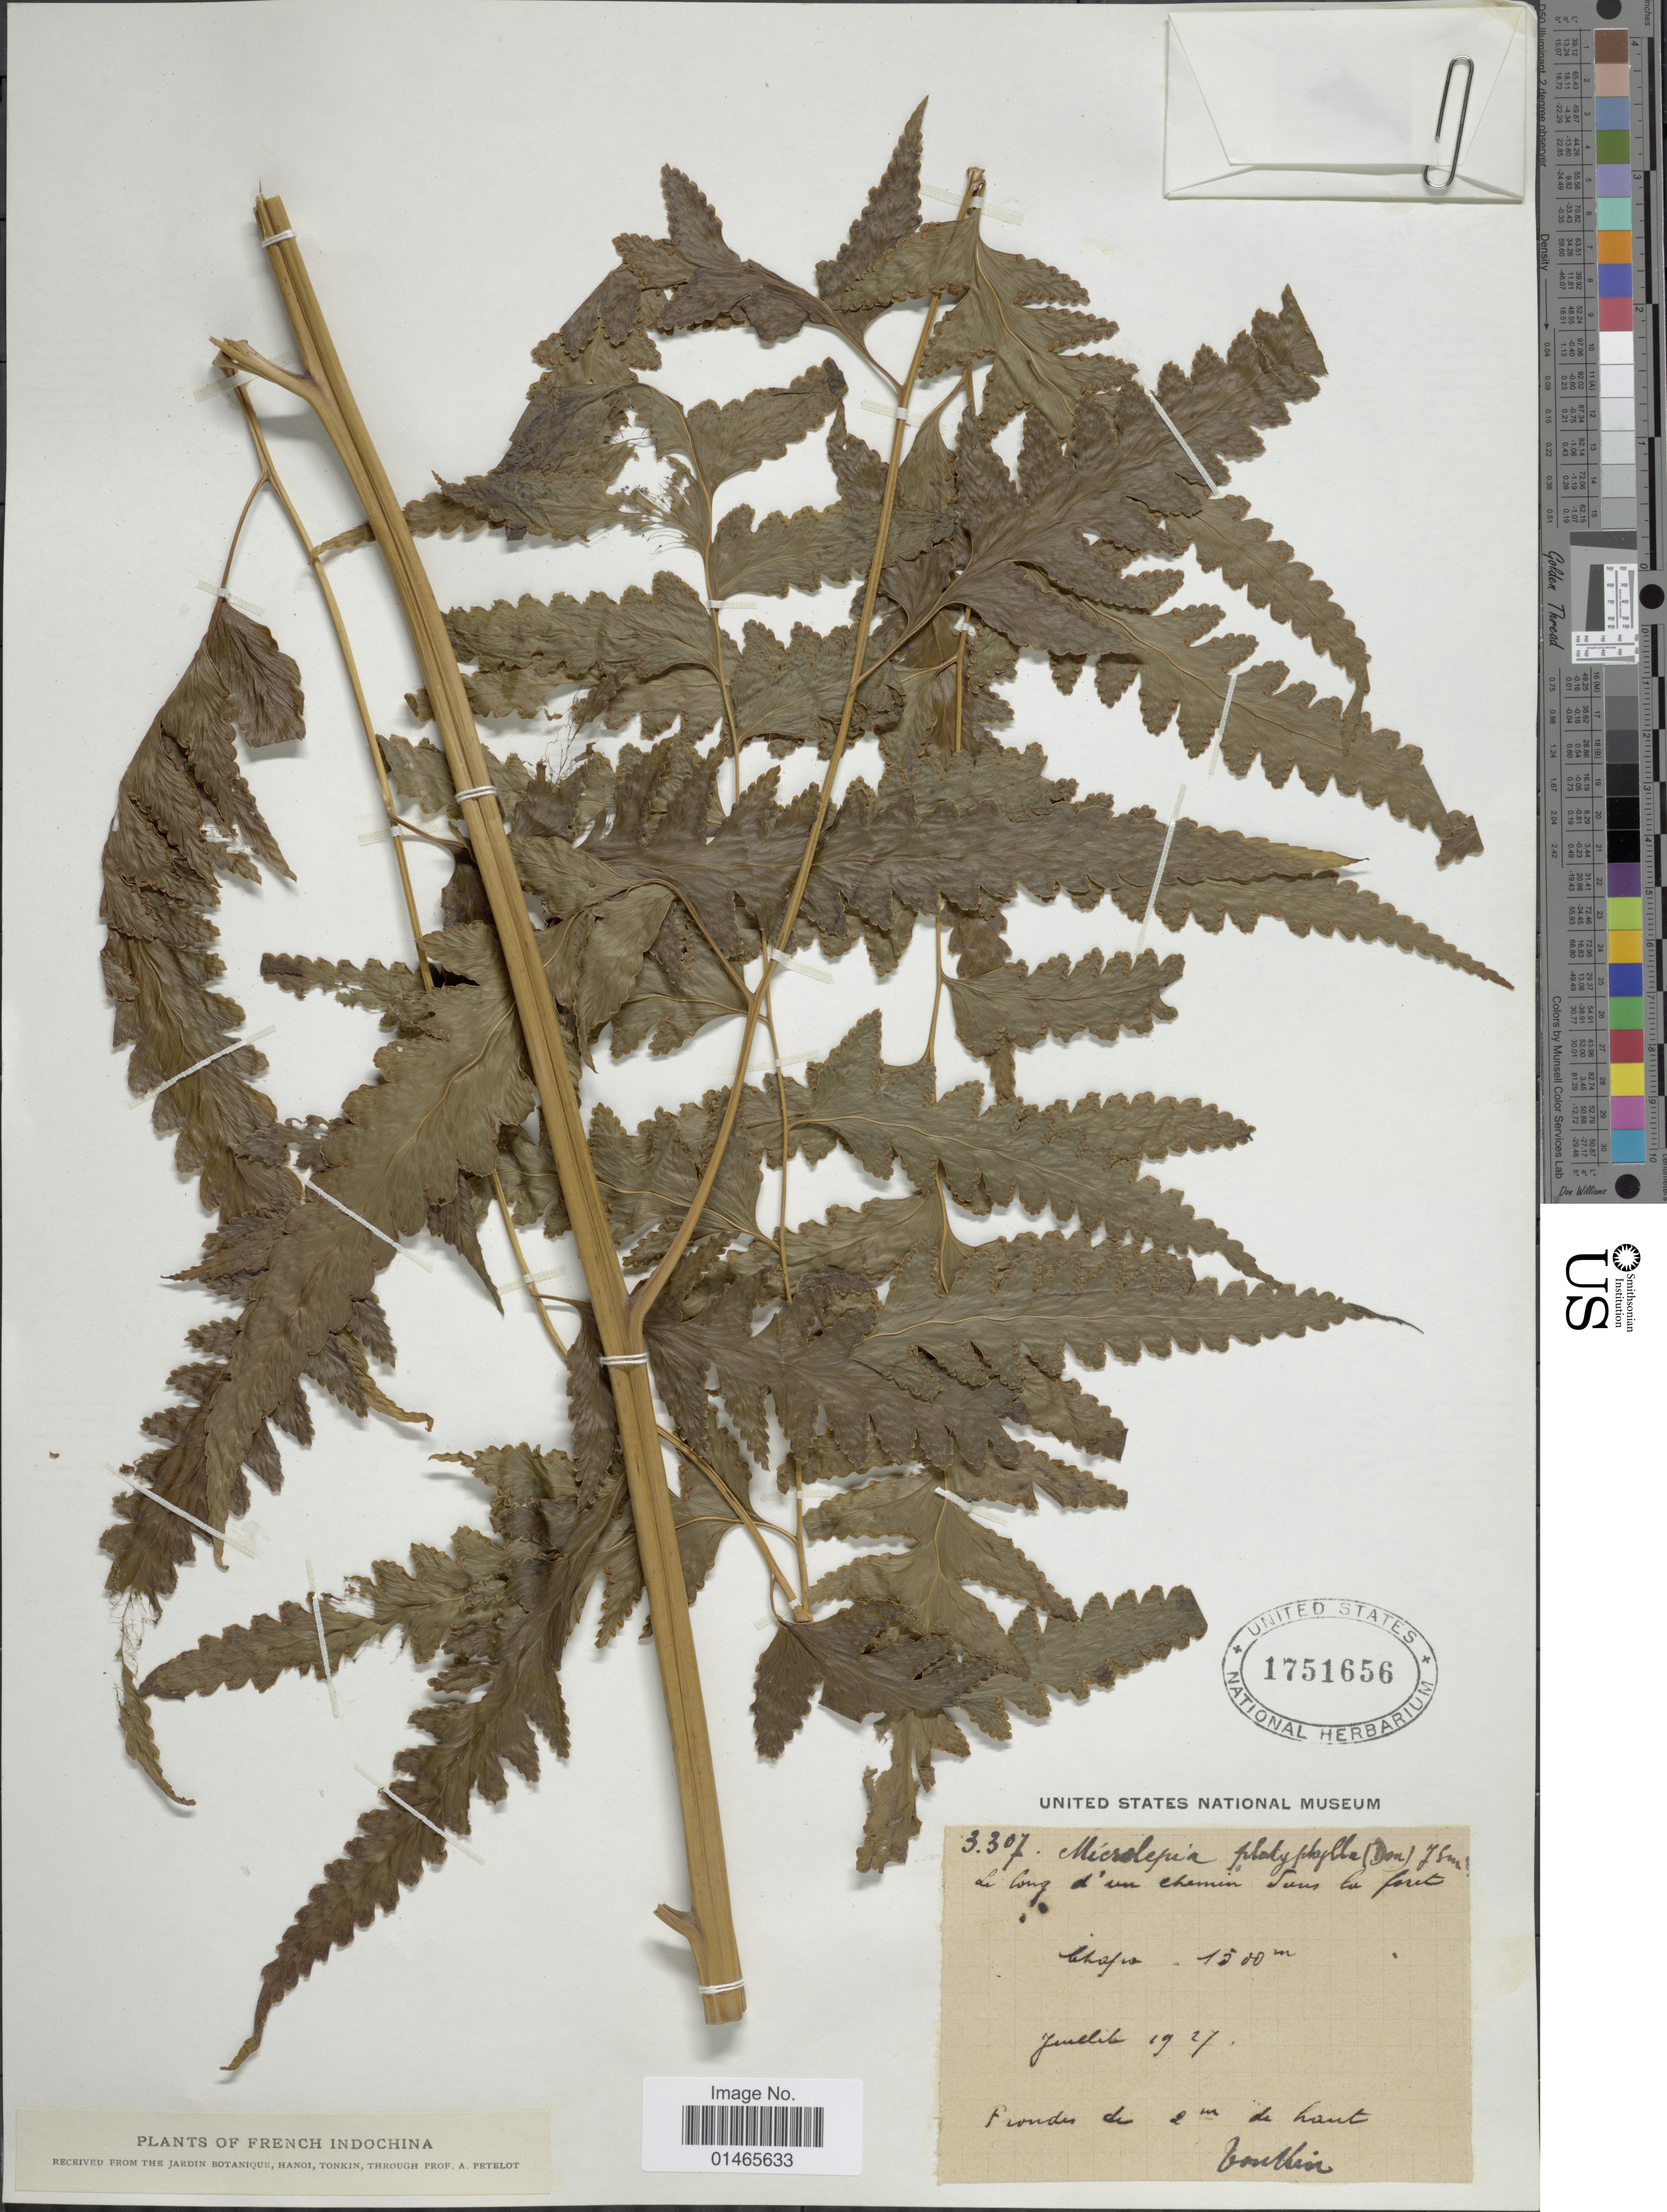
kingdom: Plantae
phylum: Tracheophyta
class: Polypodiopsida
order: Polypodiales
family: Dennstaedtiaceae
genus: Microlepia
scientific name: Microlepia platyphylla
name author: (D. Don) J. Sm.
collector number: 3307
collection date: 1927-01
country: Vietnam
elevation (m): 1500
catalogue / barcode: US 1751656